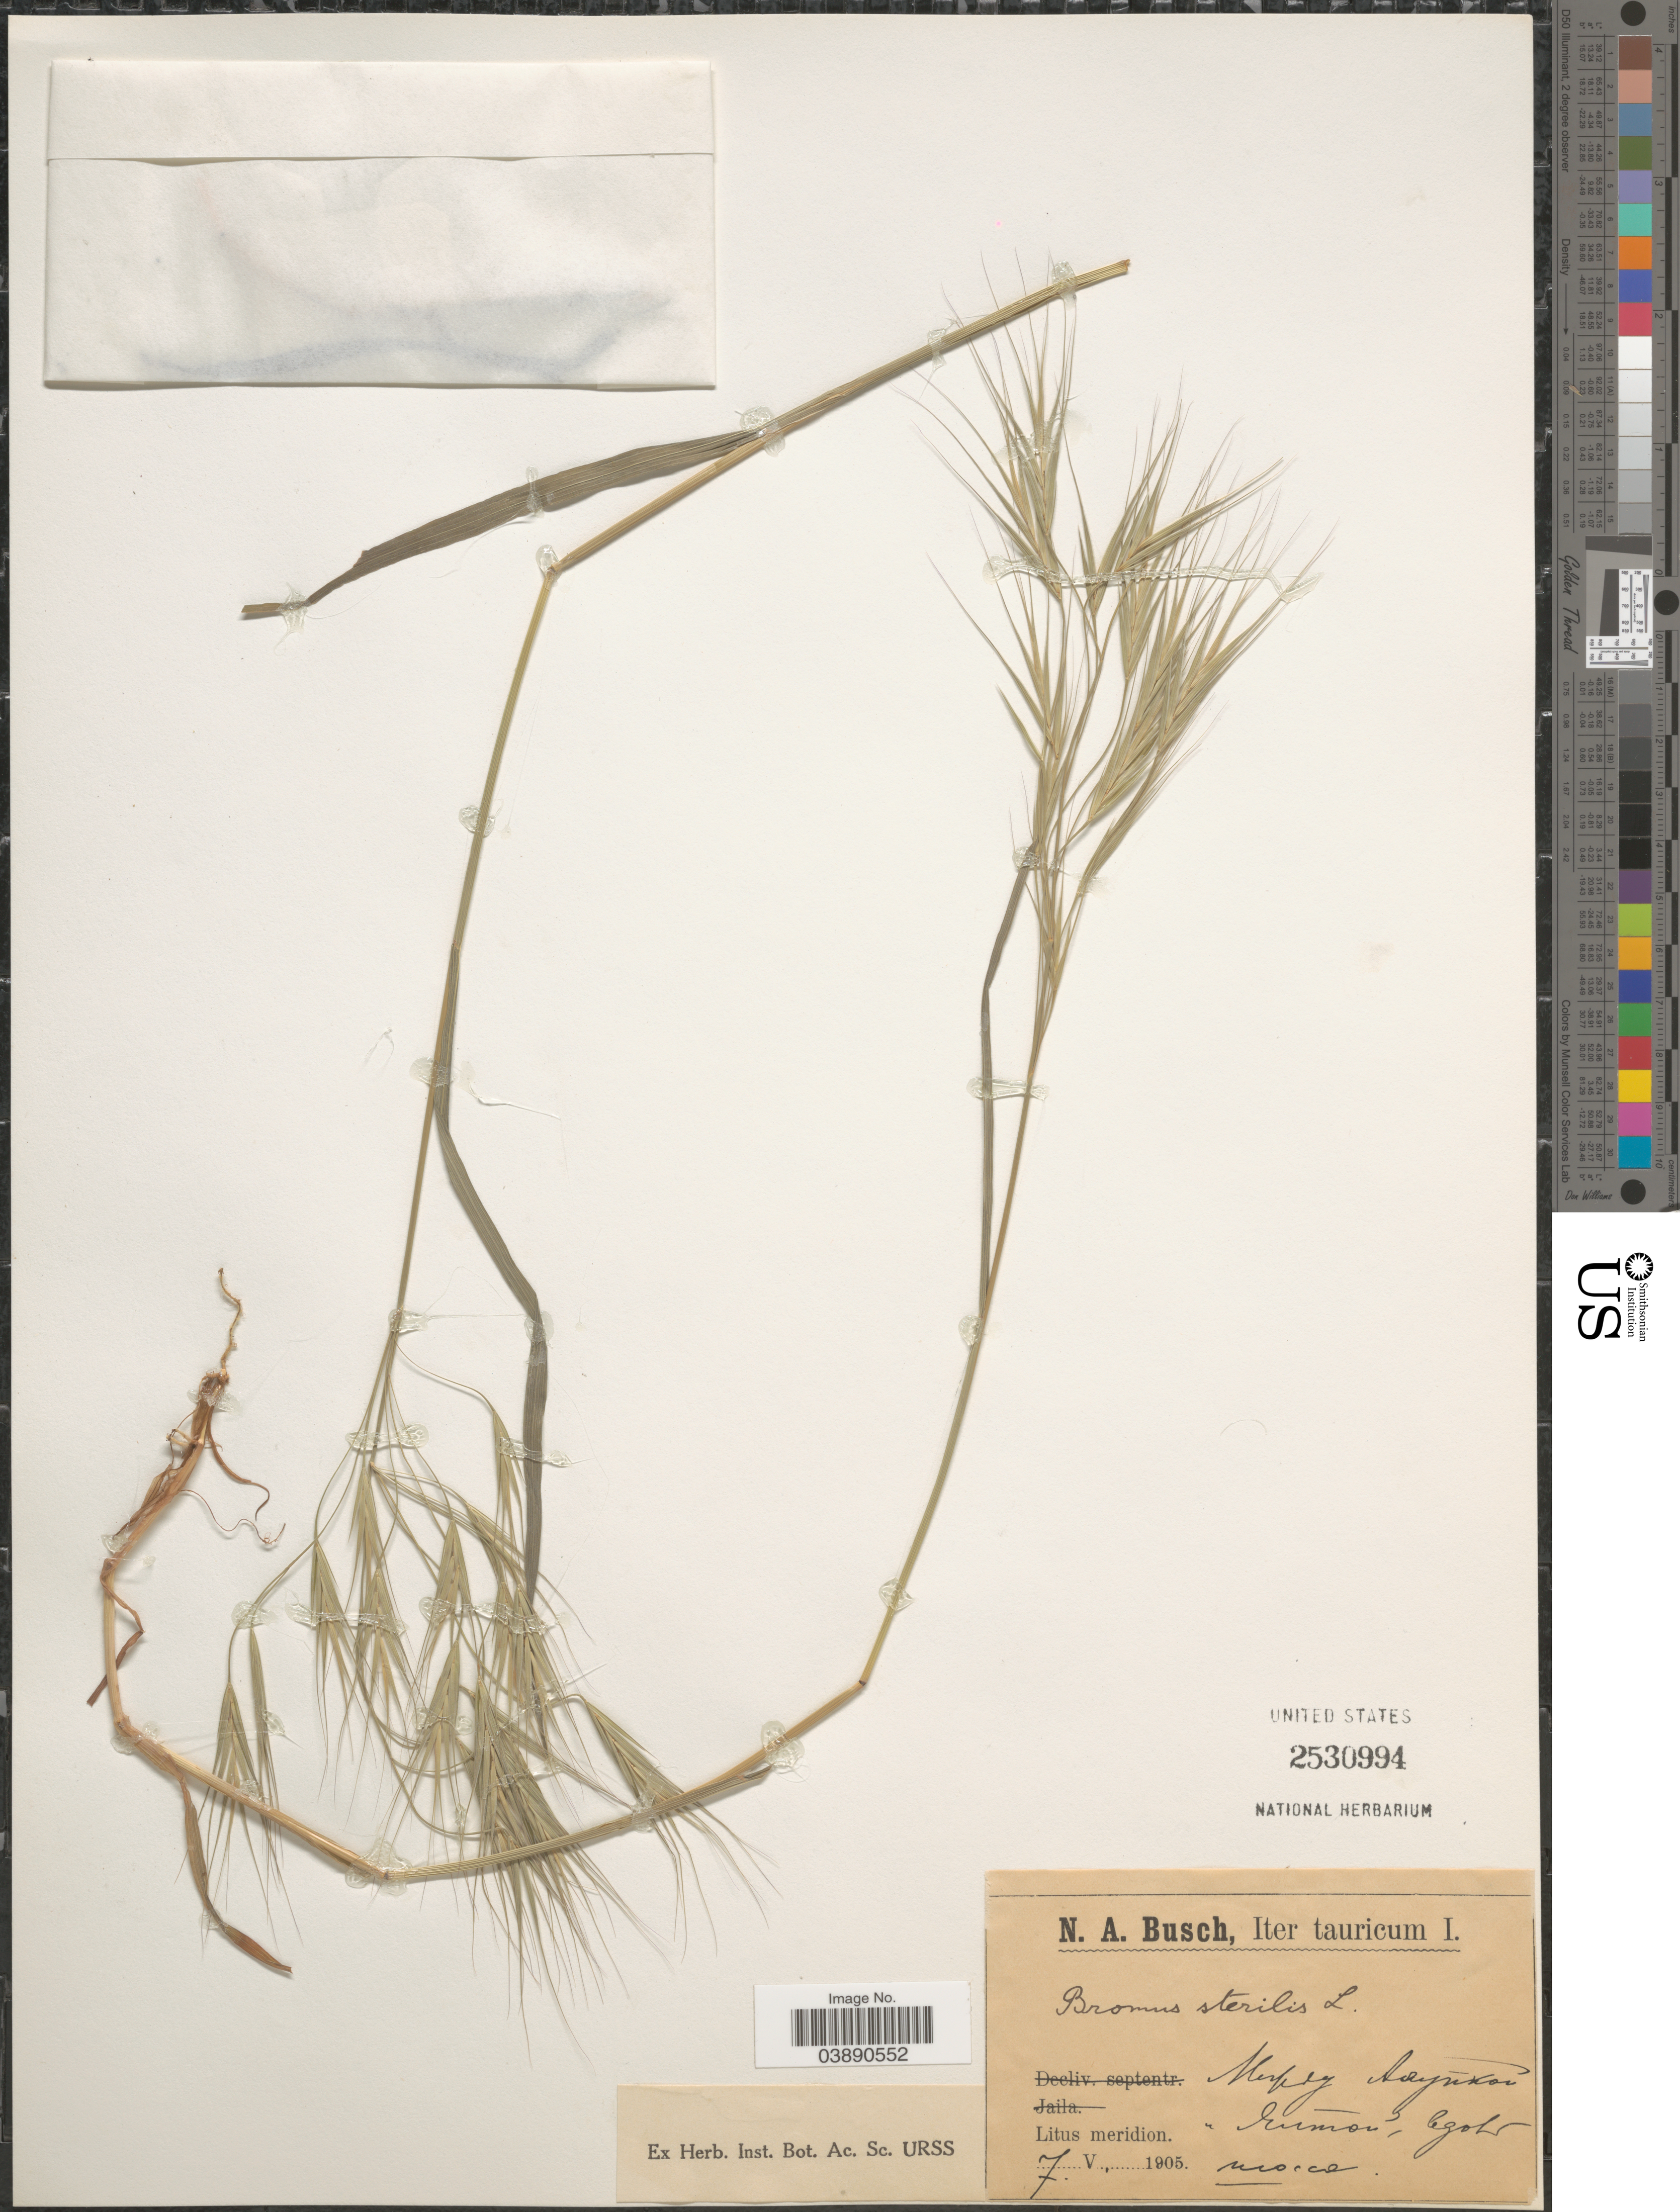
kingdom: Plantae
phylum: Tracheophyta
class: Liliopsida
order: Poales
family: Poaceae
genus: Bromus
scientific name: Bromus sterilis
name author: L.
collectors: N. A. Busch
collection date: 1905-05-07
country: Turkey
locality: Iter tauricum I. Kerpeg Aoyūkon. Rúmou, legow. Litus meridion.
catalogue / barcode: US 2530994